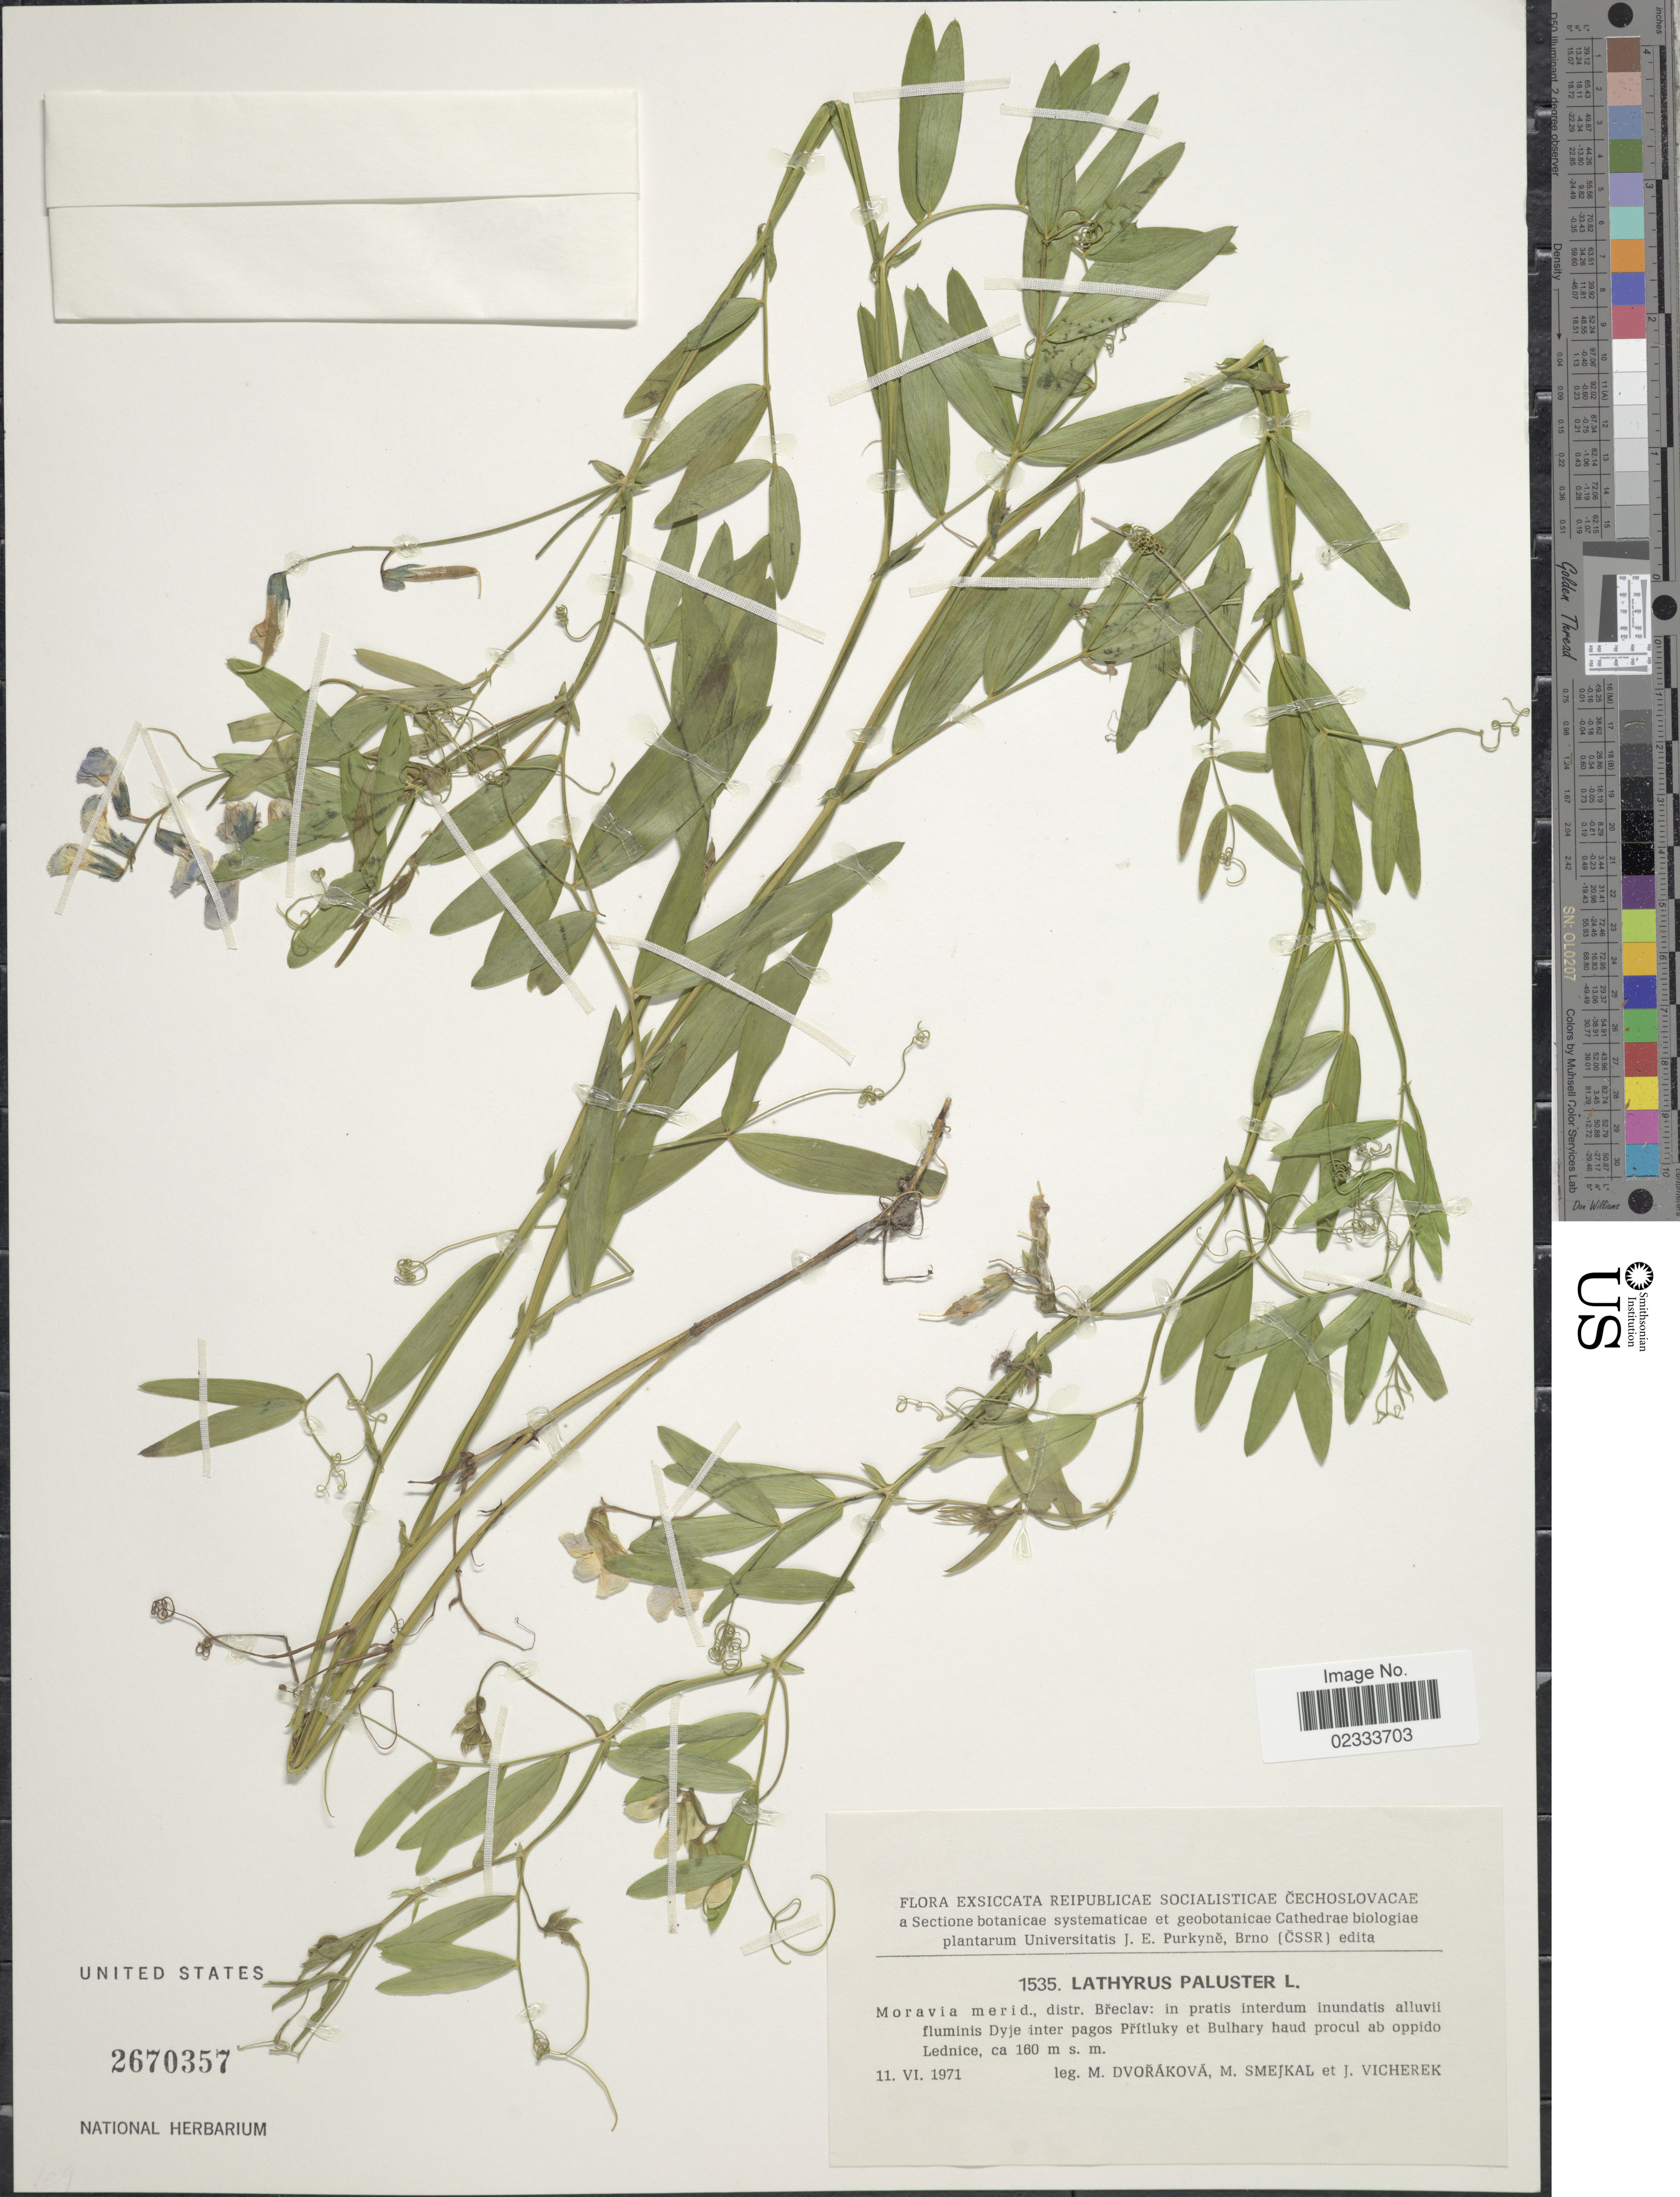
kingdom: Plantae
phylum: Tracheophyta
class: Magnoliopsida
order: Fabales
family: Fabaceae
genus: Lathyrus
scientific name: Lathyrus palustris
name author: L.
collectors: M. Dvorakova, Smejkal, M. & Vicherek, J.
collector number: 1535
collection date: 1971-06-11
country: Czechia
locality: Reipublicae Socialistace Cechoslovacae, Moravia merid., distr. Breclav: in pratis interdum inundatis alluvii fluminis Dyje inter pagos Pritluky et Bulhary haud procul ab oppido Lednice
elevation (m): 160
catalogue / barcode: US 2670357